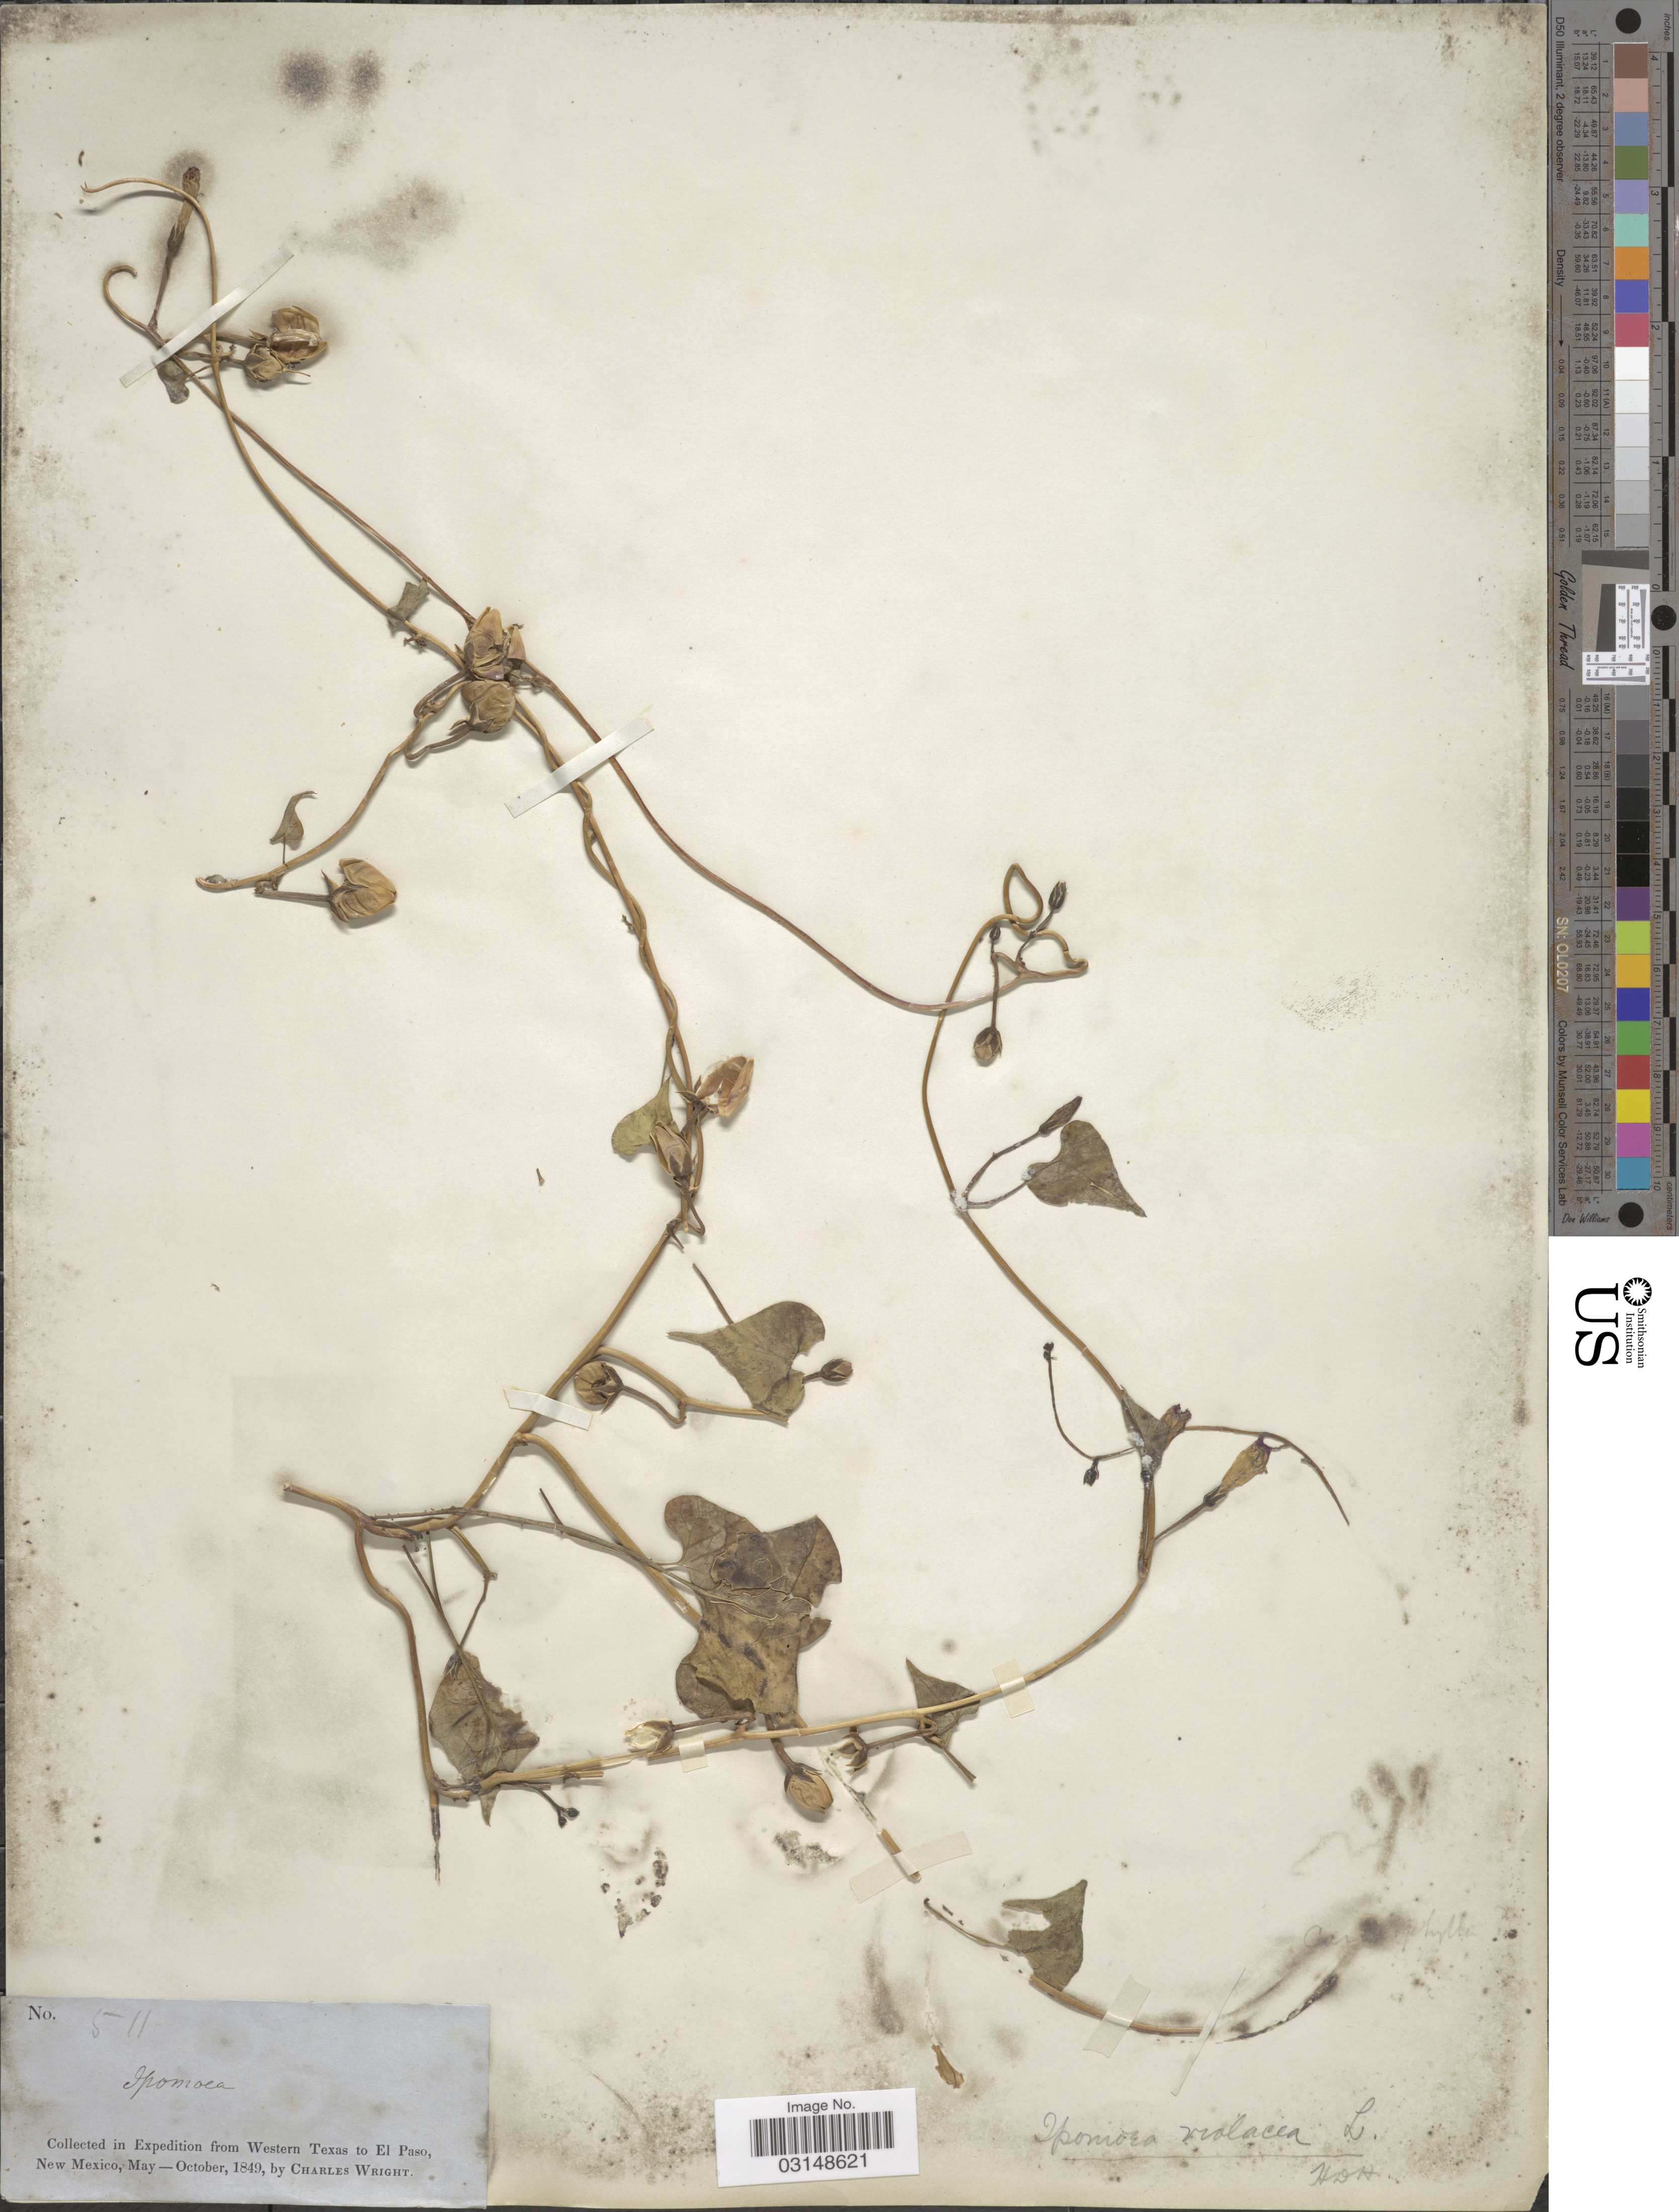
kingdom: Plantae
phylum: Tracheophyta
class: Magnoliopsida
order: Solanales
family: Convolvulaceae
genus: Ipomoea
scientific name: Ipomoea cardiophylla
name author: A. Gray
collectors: C. Wright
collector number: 511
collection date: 1849-05/1849-10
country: United States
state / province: New Mexico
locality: Western Texas to El Paso, New Mexico.